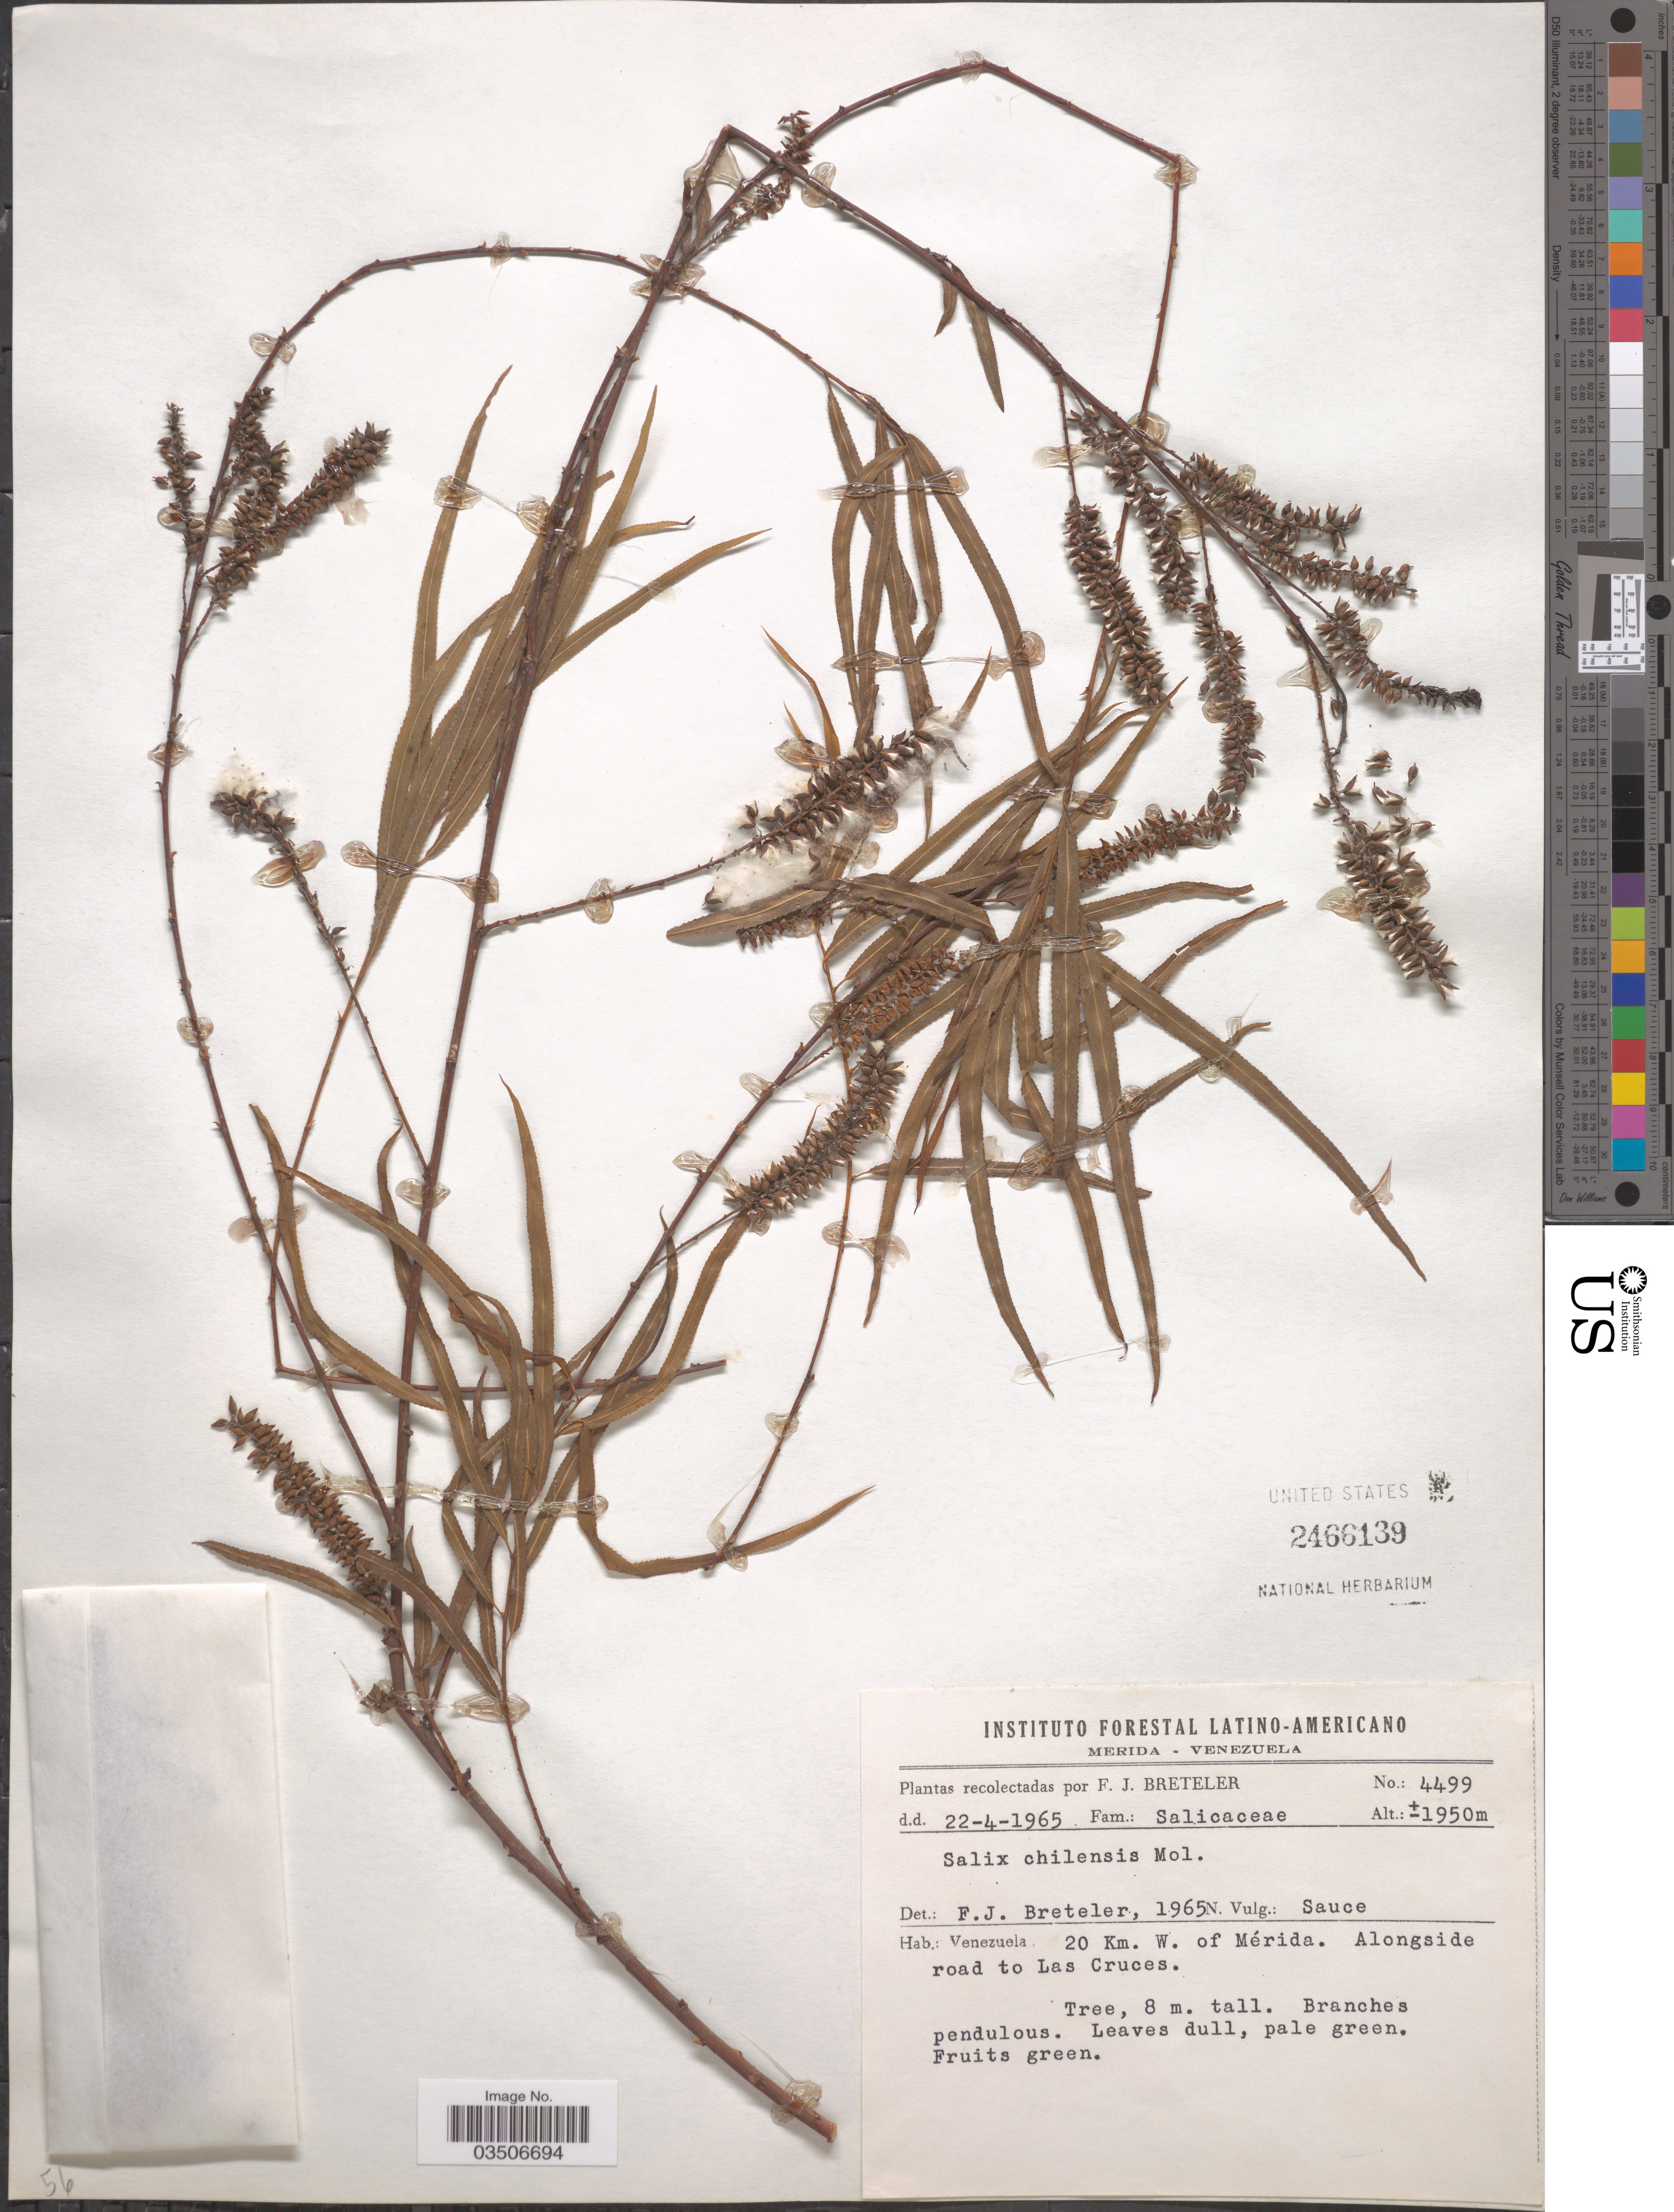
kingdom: Plantae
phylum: Tracheophyta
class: Magnoliopsida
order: Malpighiales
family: Salicaceae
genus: Salix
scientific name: Salix humboldtiana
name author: Willd.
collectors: F. J. Breteler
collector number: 4499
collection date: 1965-04-22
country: Venezuela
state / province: Mérida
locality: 20 Km. W. of Mérida. Alongside road to Las Cruces.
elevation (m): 1950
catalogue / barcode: US 2466139